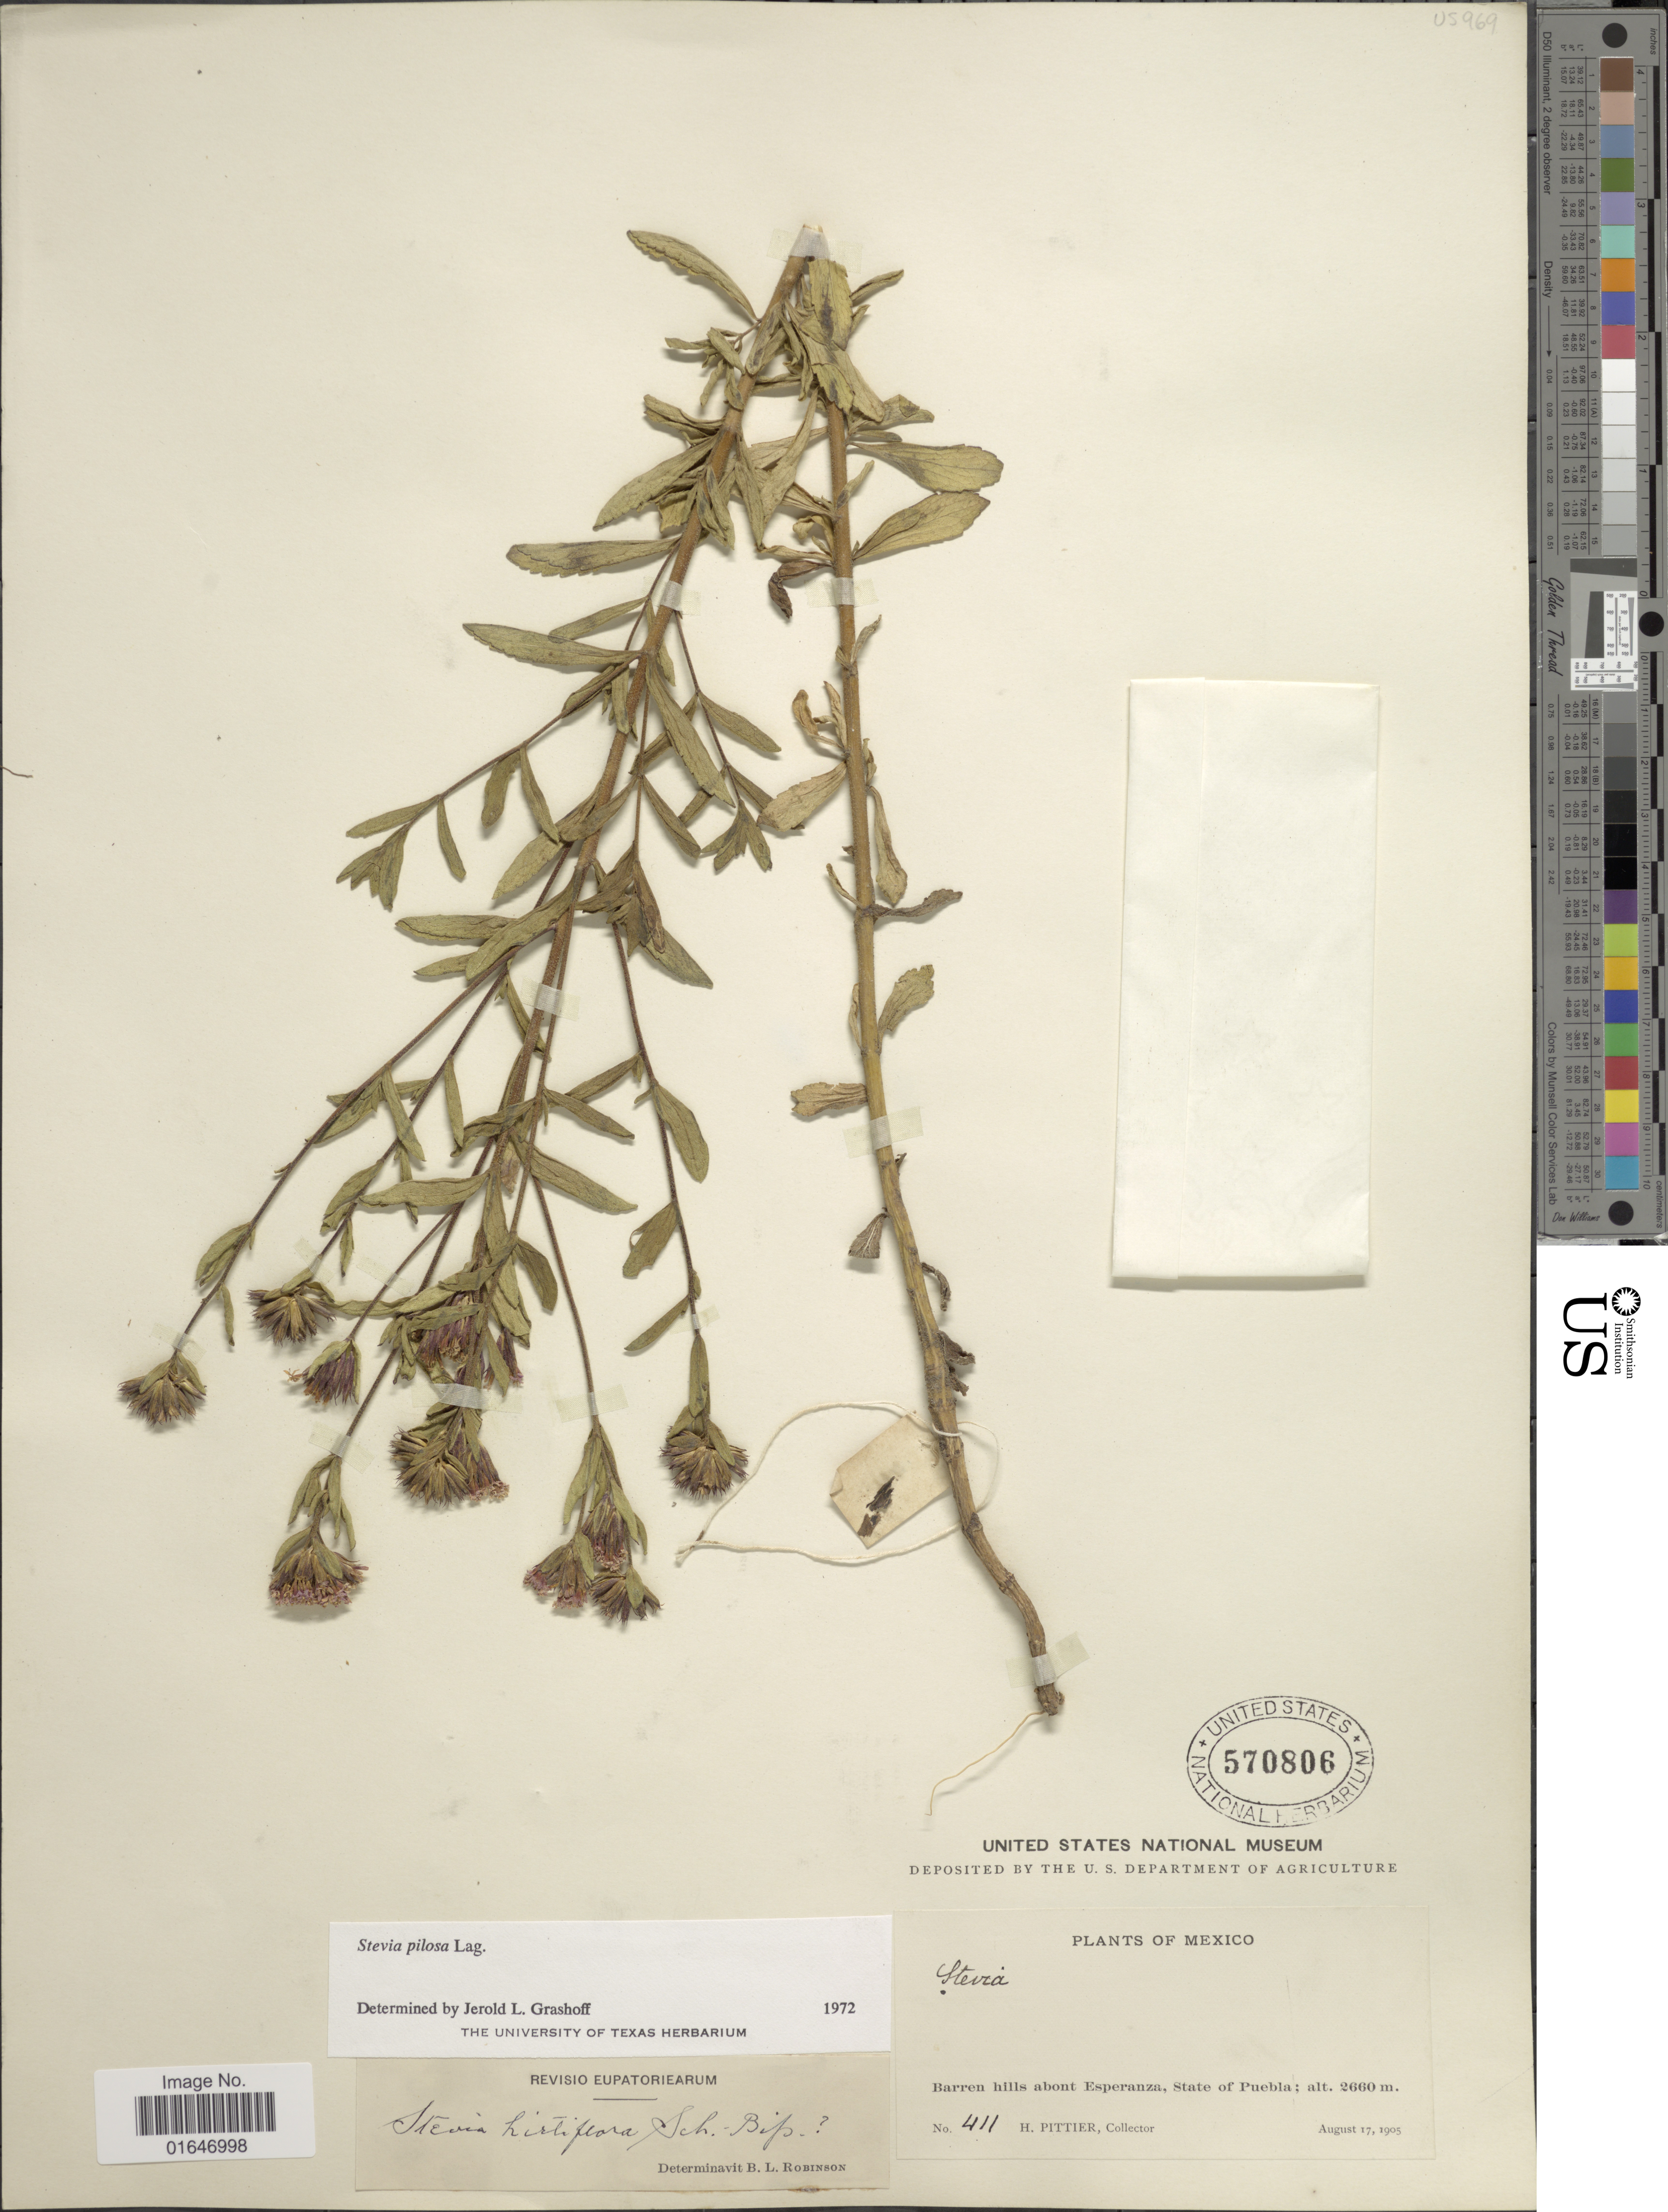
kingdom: Plantae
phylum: Tracheophyta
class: Magnoliopsida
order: Asterales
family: Asteraceae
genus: Stevia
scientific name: Stevia pilosa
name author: Lag.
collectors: H. F. Pittier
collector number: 411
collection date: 1905-08-17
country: Mexico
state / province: Puebla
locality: Barren hills abont Esperanza.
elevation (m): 2660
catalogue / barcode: US 570806